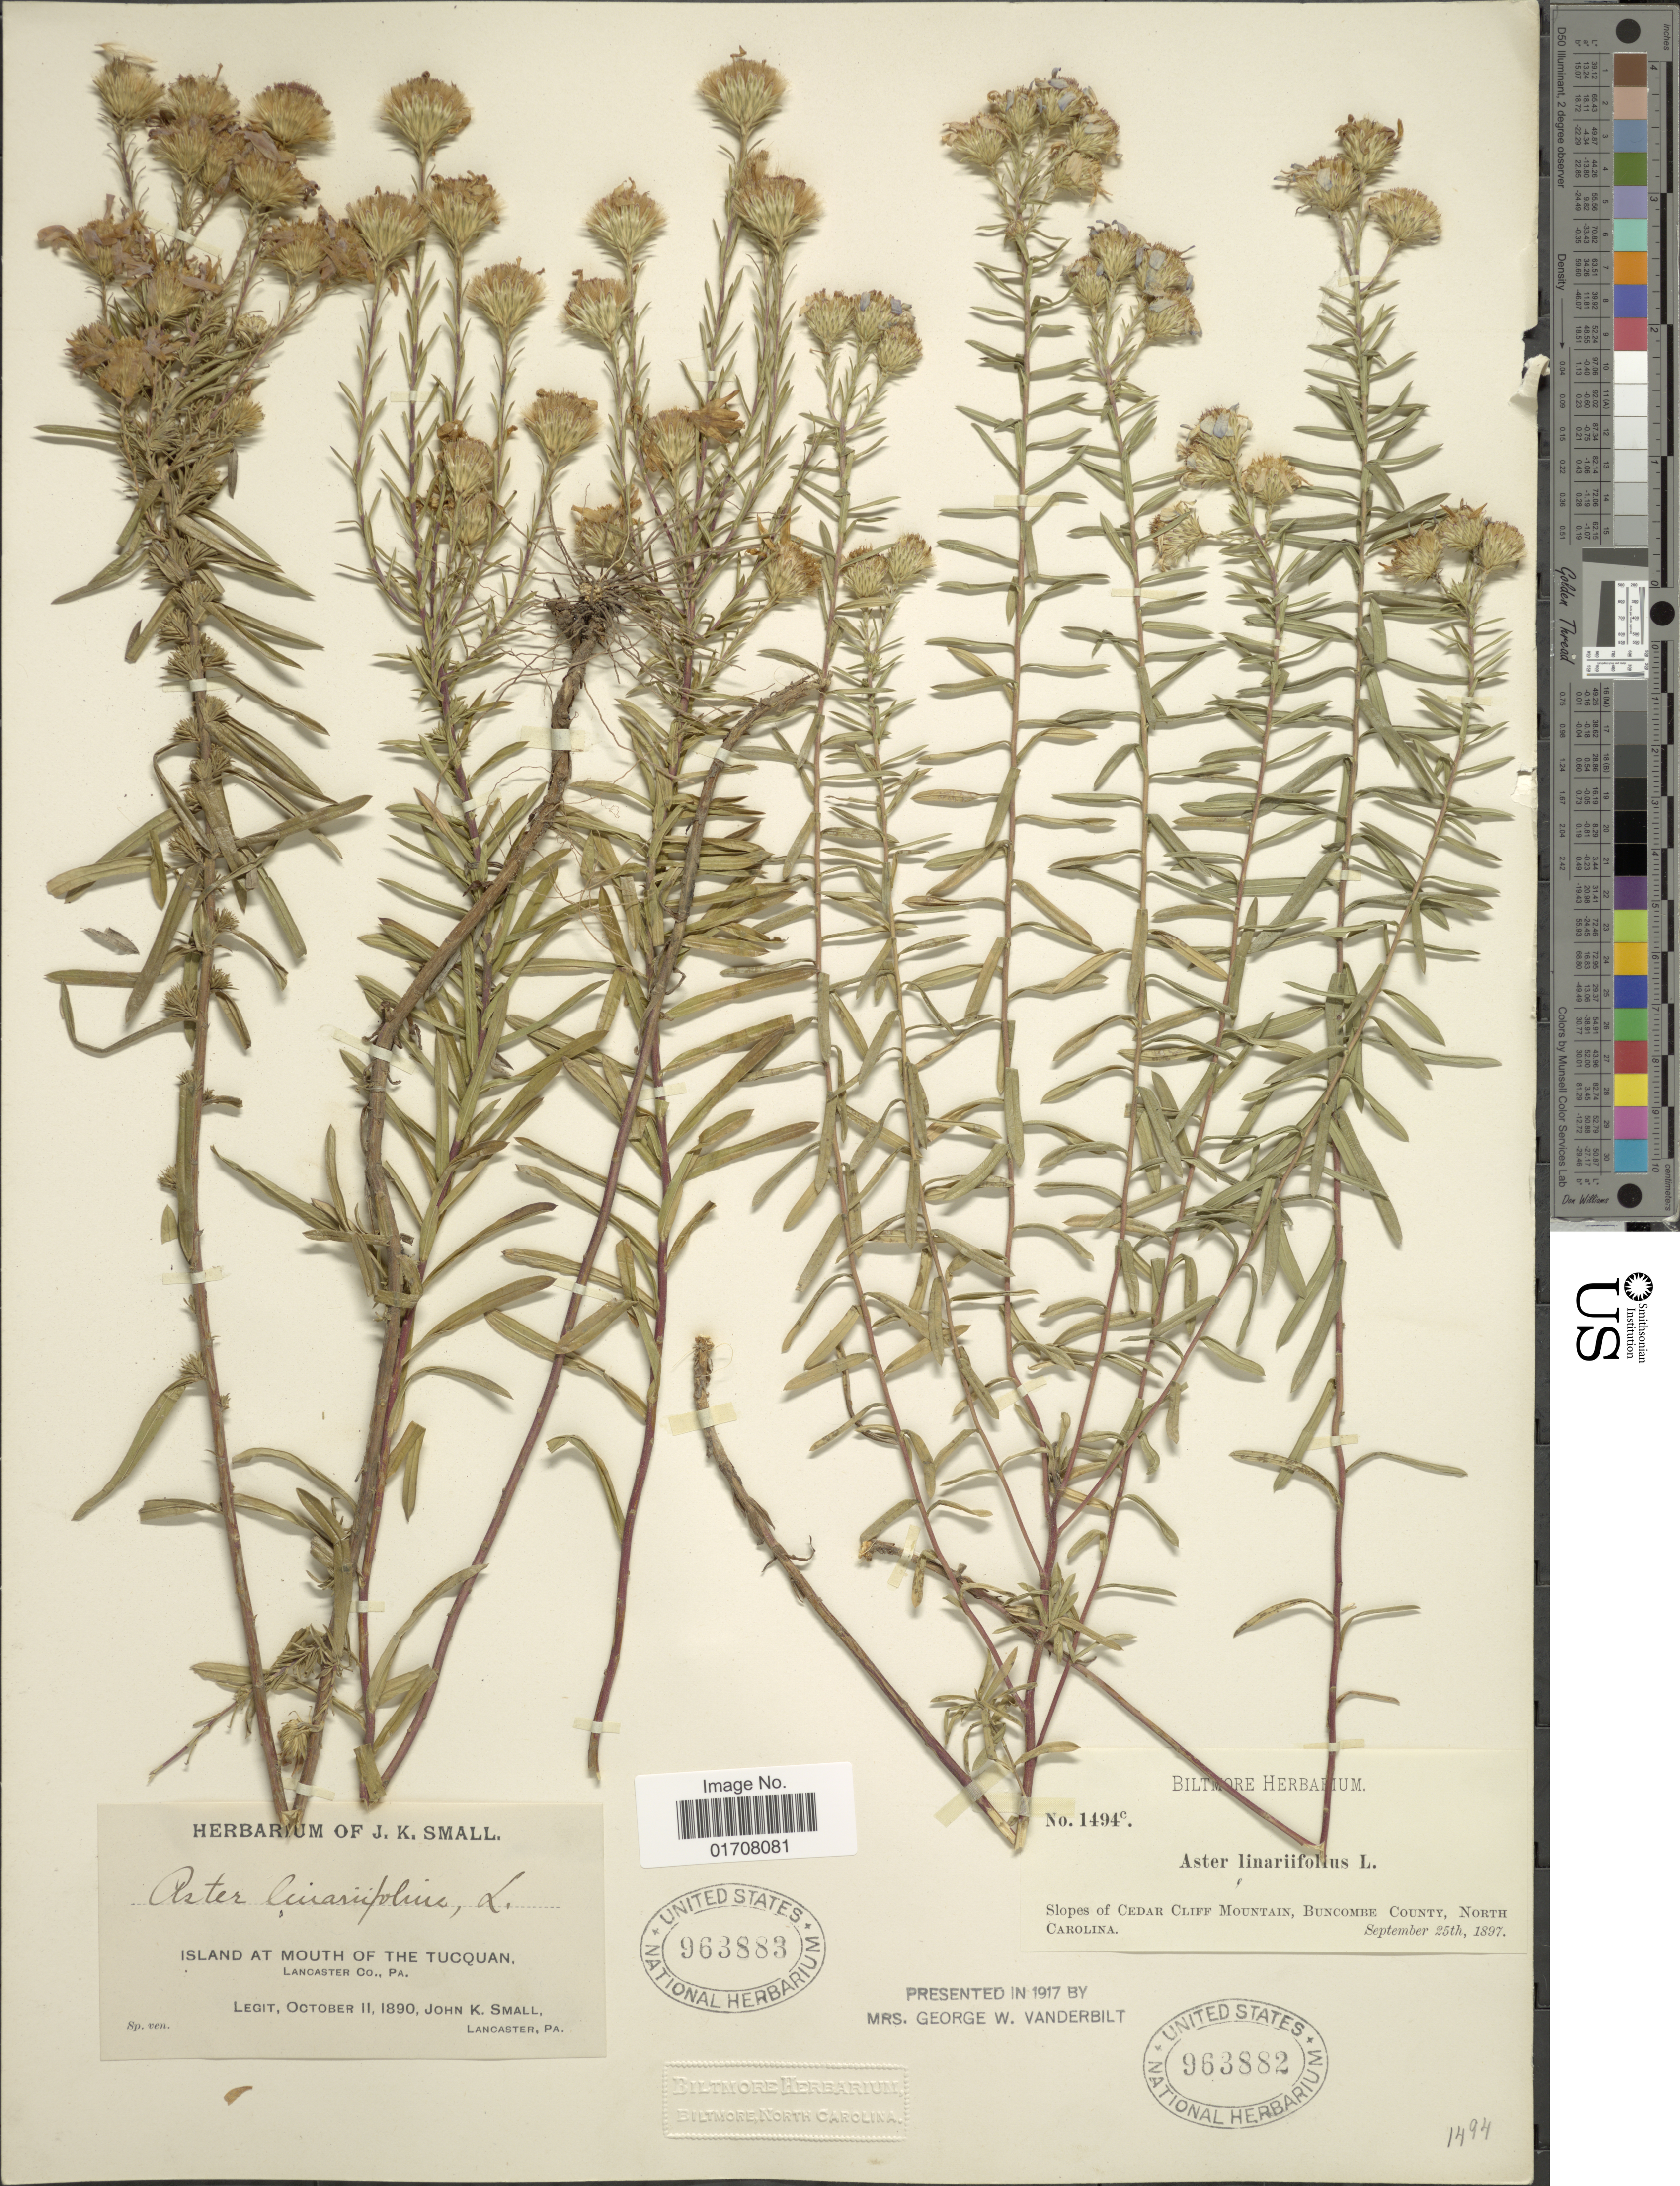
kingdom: Plantae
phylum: Tracheophyta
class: Magnoliopsida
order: Asterales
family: Asteraceae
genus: Ionactis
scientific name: Ionactis linariifolia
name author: (L.) Greene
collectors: ex herb. Biltmore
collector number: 1494c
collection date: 1897-09-25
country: United States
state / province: North Carolina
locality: Slopes of Cedar Cliff Mountain, Bumcombe County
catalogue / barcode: US 963882-2